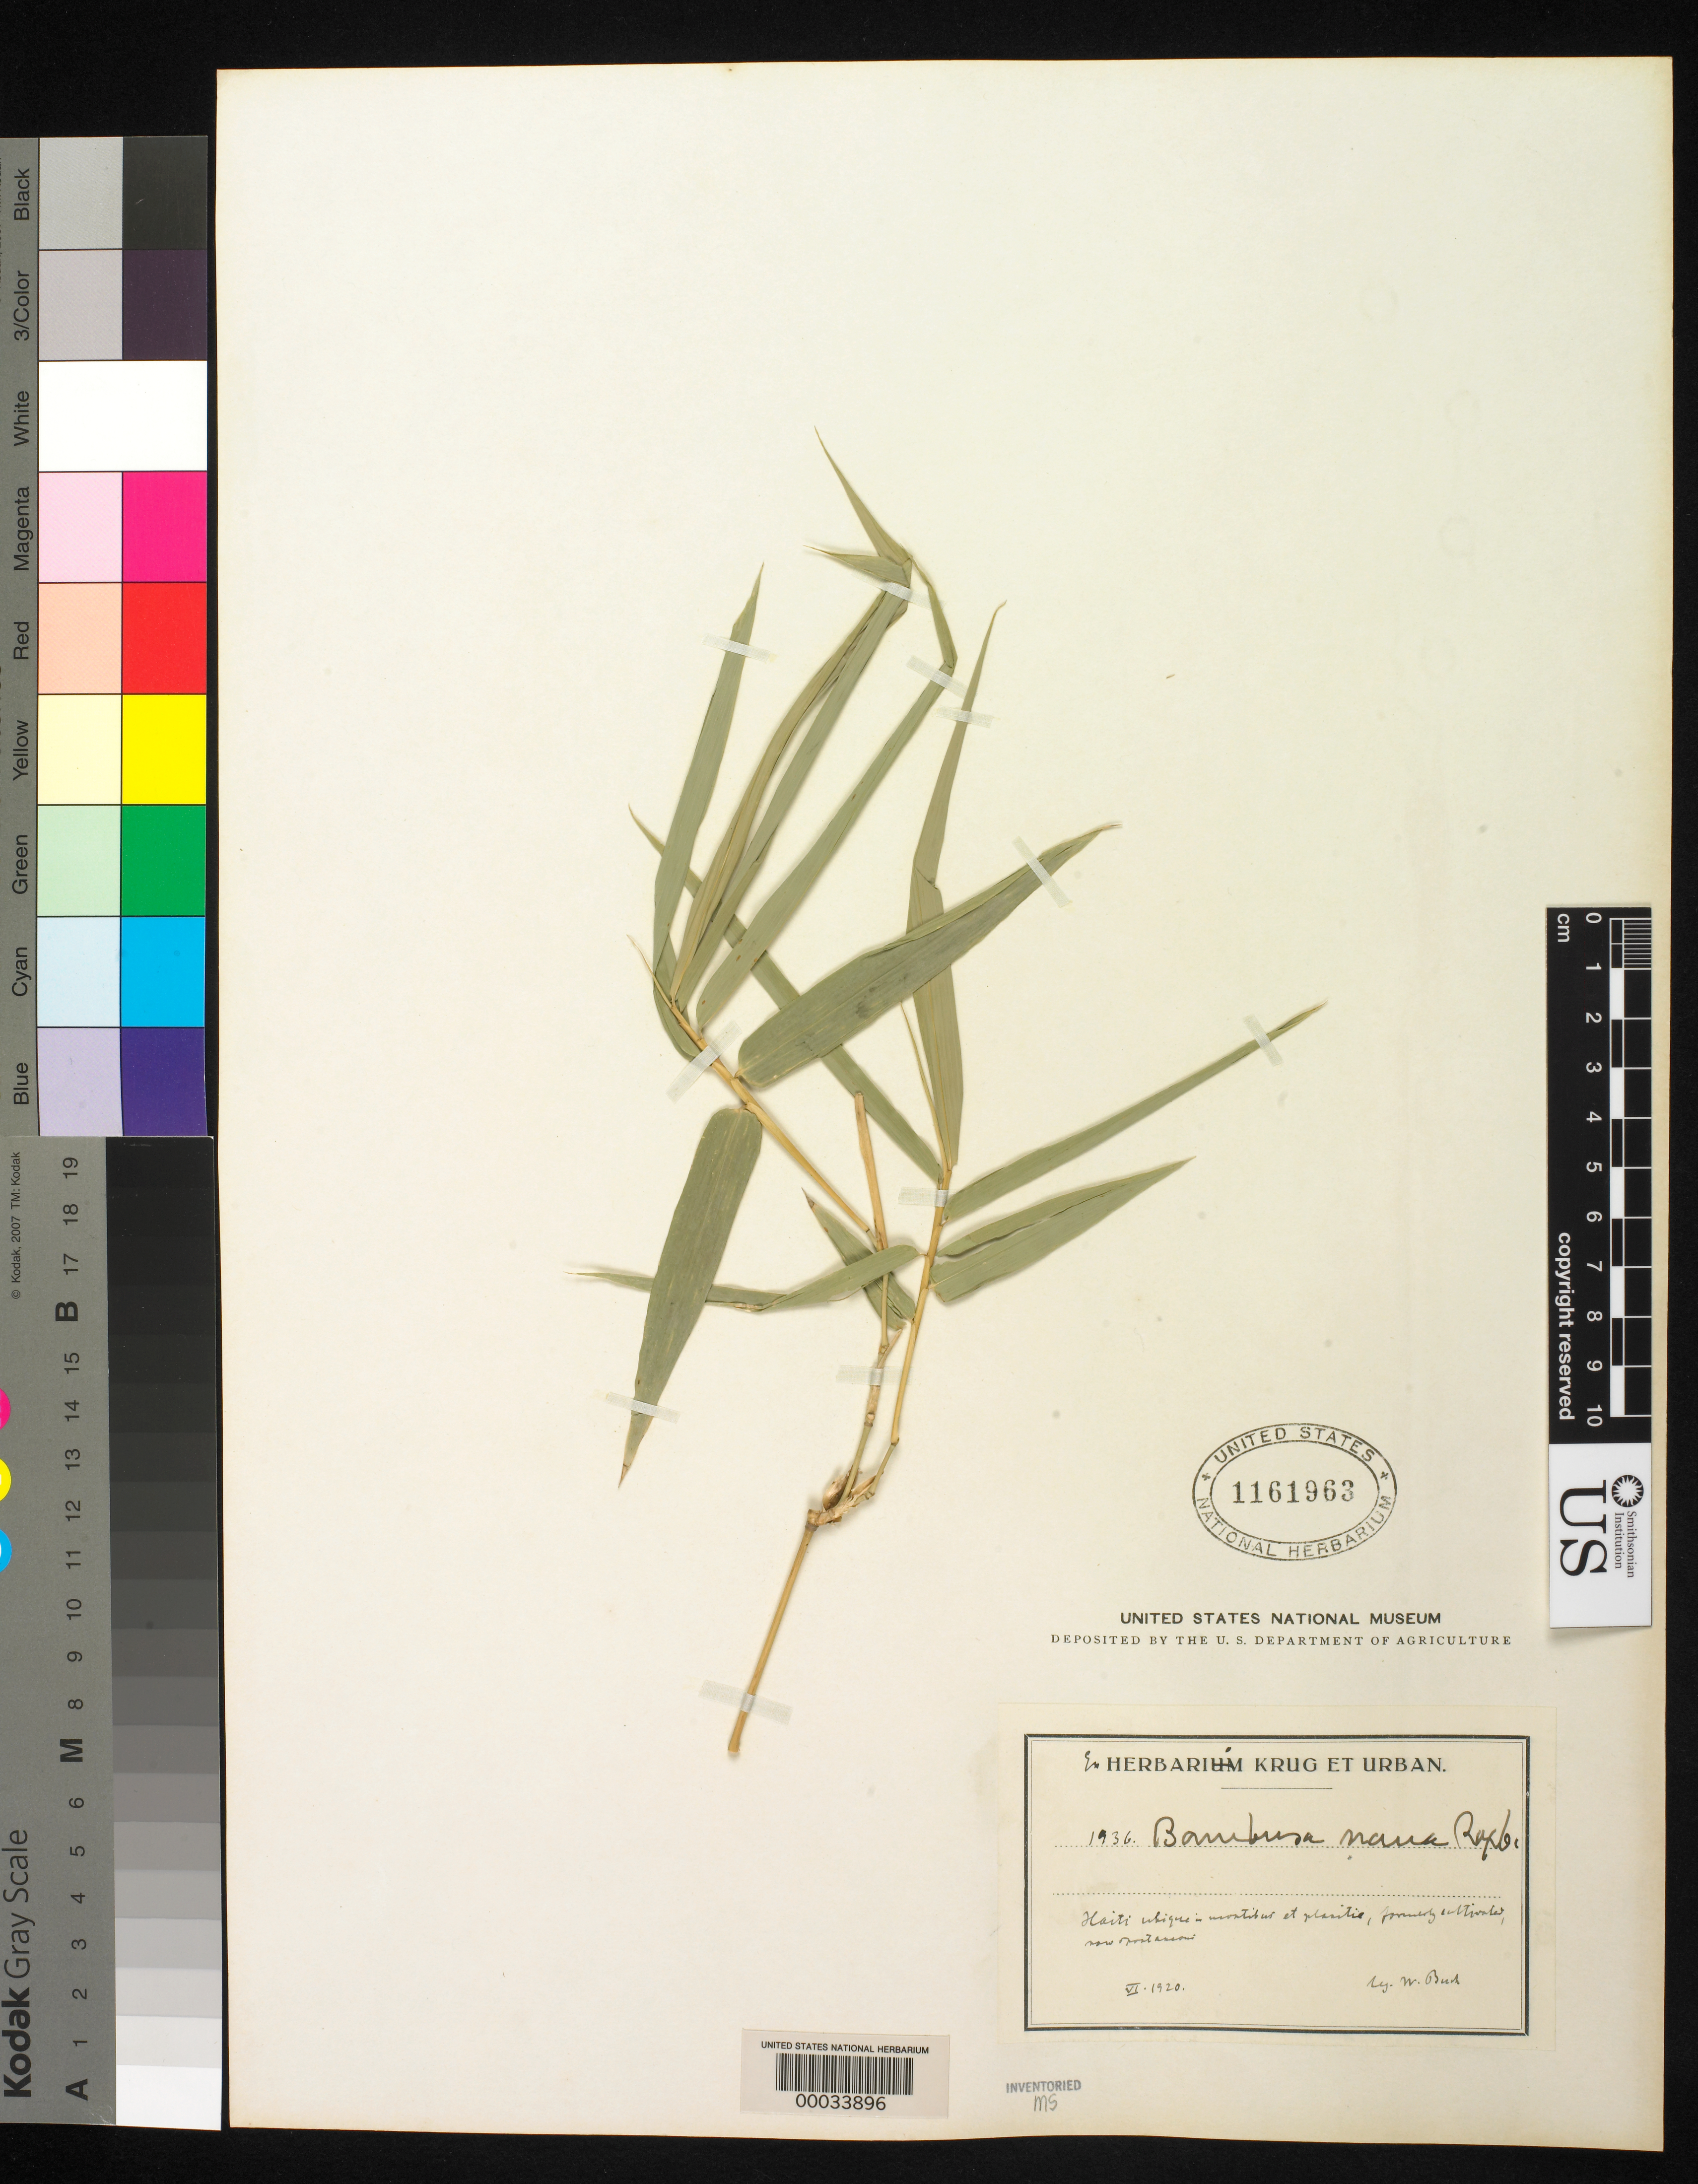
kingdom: Plantae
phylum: Tracheophyta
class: Liliopsida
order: Poales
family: Poaceae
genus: Bambusa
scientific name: Bambusa multiplex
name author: (Lour.) Raeusch. ex Schult. & Schult. f.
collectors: W. Buch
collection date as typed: Jun 1920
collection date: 1920-06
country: Haiti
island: Hispaniola Island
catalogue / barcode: US 1161963